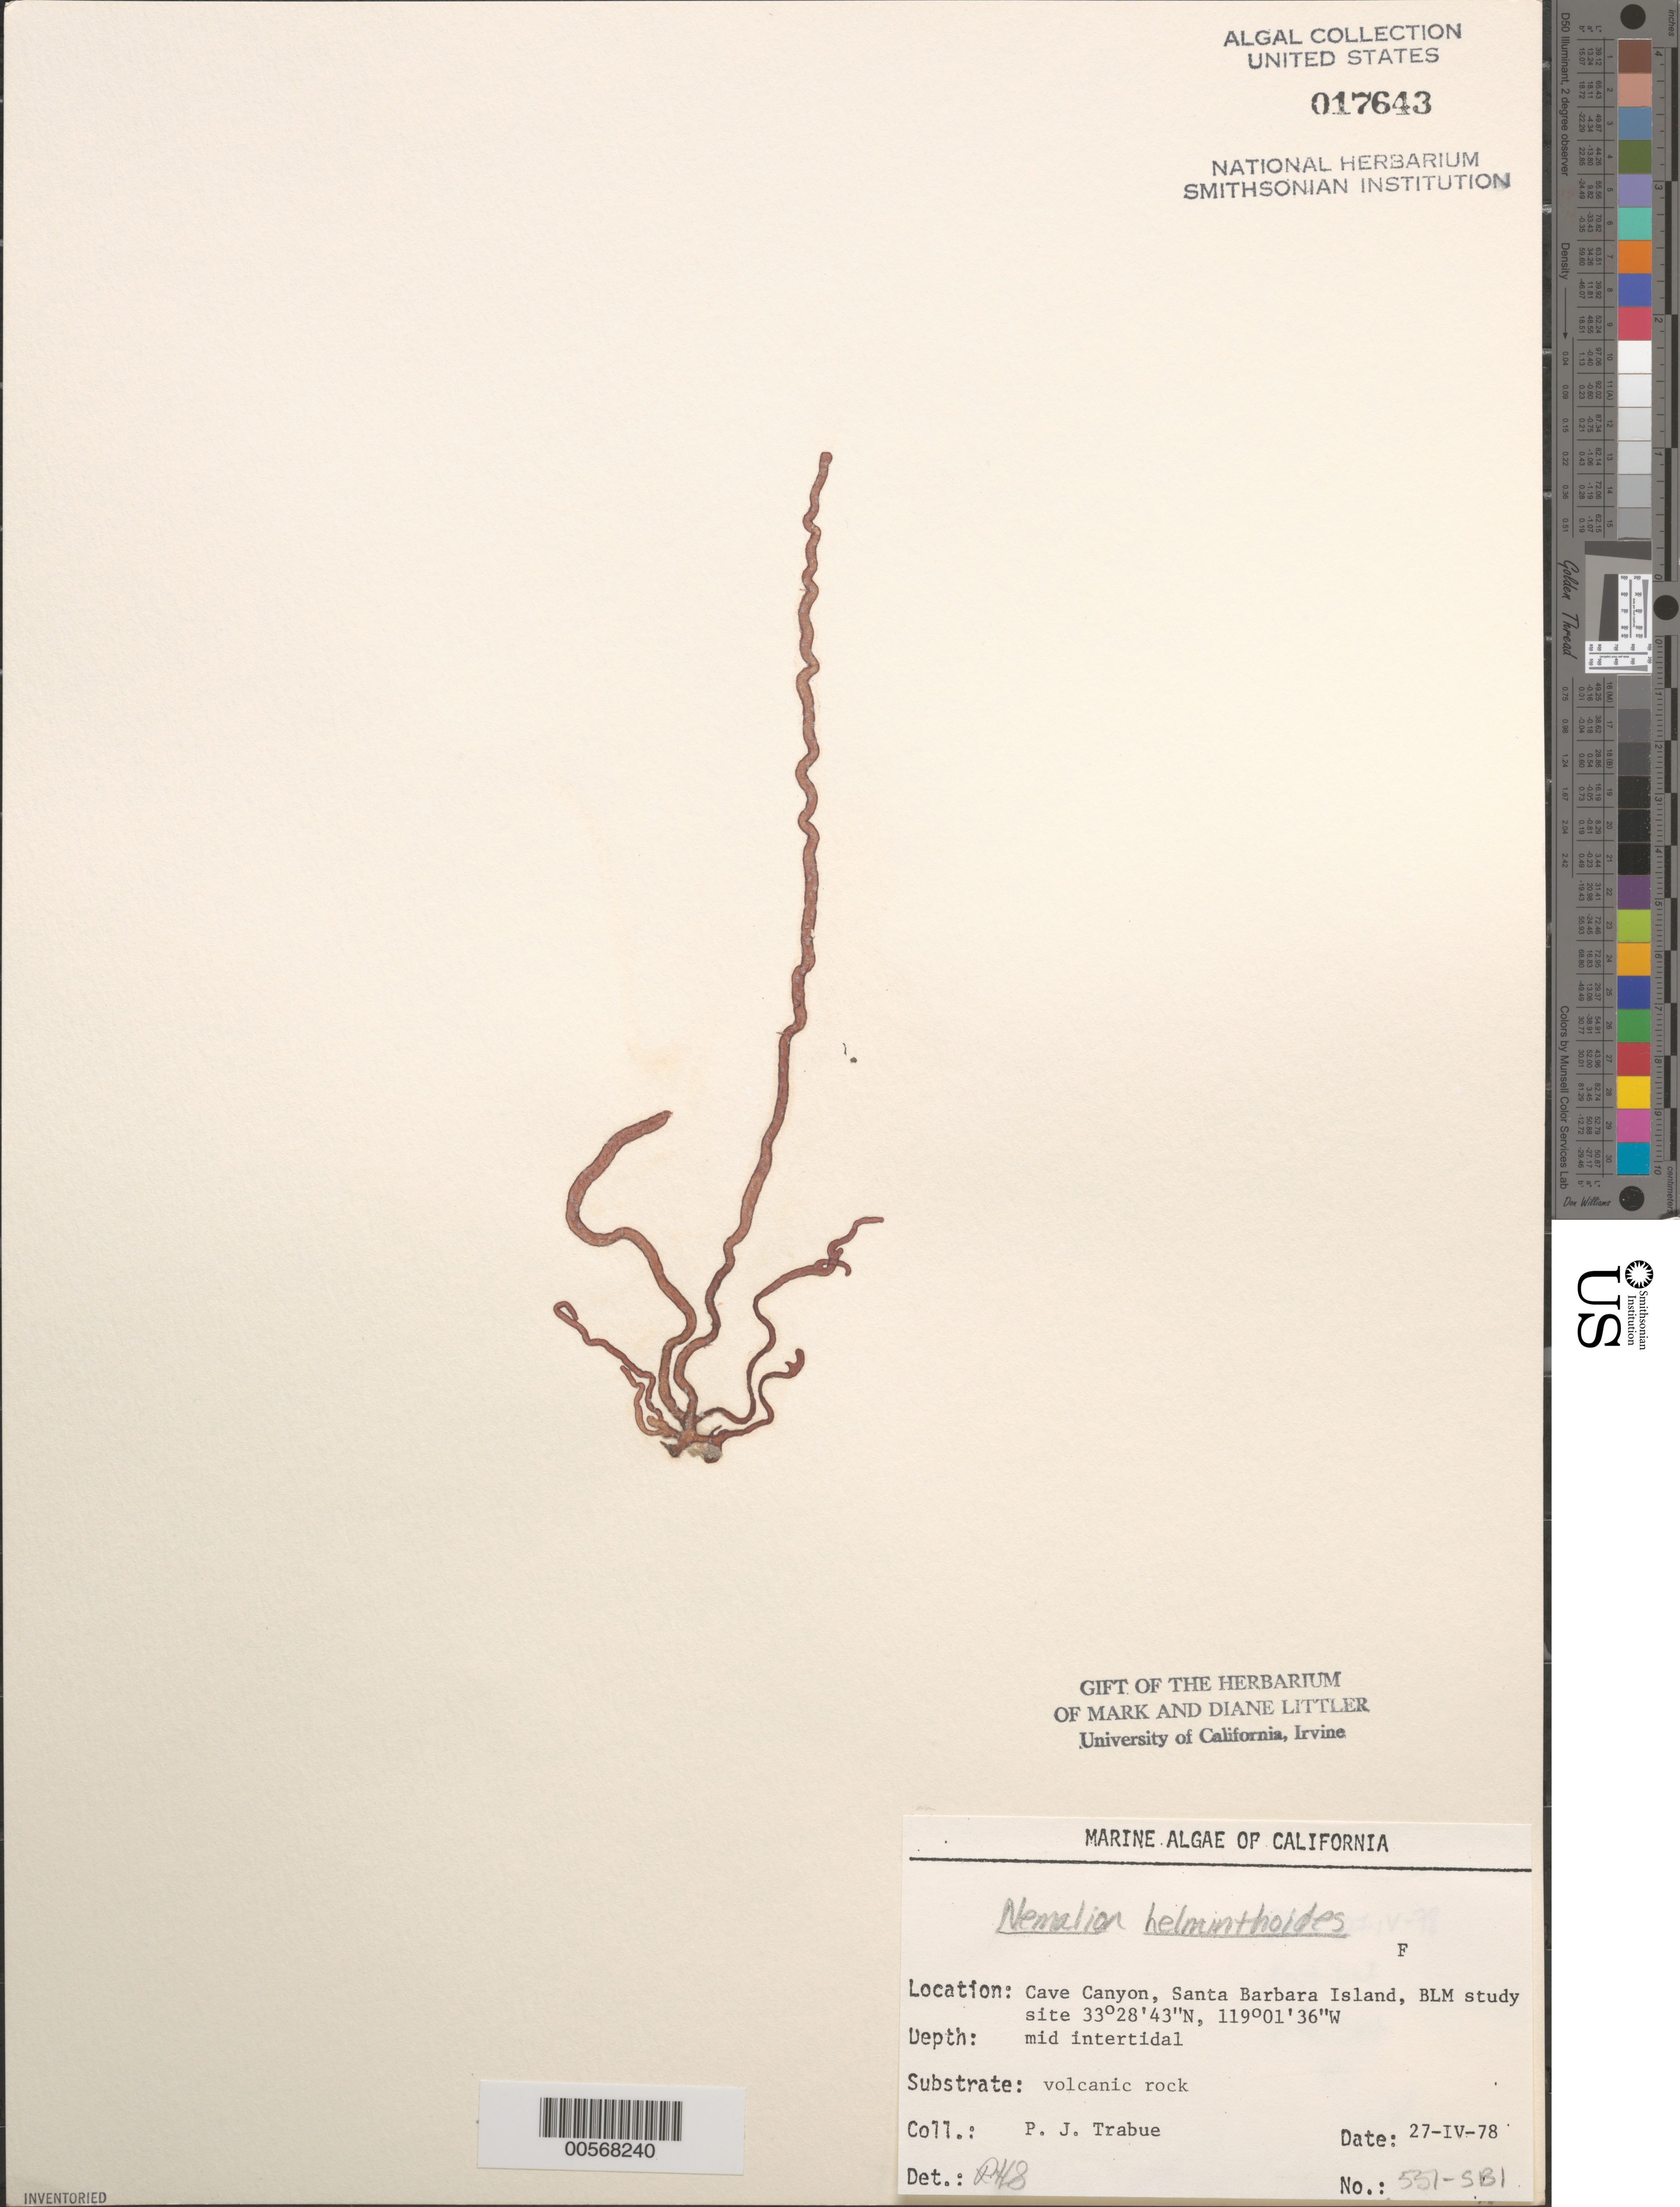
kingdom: Plantae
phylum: Rhodophyta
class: Florideophyceae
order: Nemaliales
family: Nemaliaceae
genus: Nemalion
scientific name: Nemalion multifidum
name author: (Lyngb.) Chauvin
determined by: Algae name updating Project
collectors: P. J. Trabue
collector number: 551-sbi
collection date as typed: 27 Apr 1978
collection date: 1978-04-27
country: United States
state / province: California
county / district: Santa Barbara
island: Santa Barbara Island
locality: Cave Canyon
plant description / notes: BLM-SOCALBIGHT Rocky Intertidal Survey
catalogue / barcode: US 17643